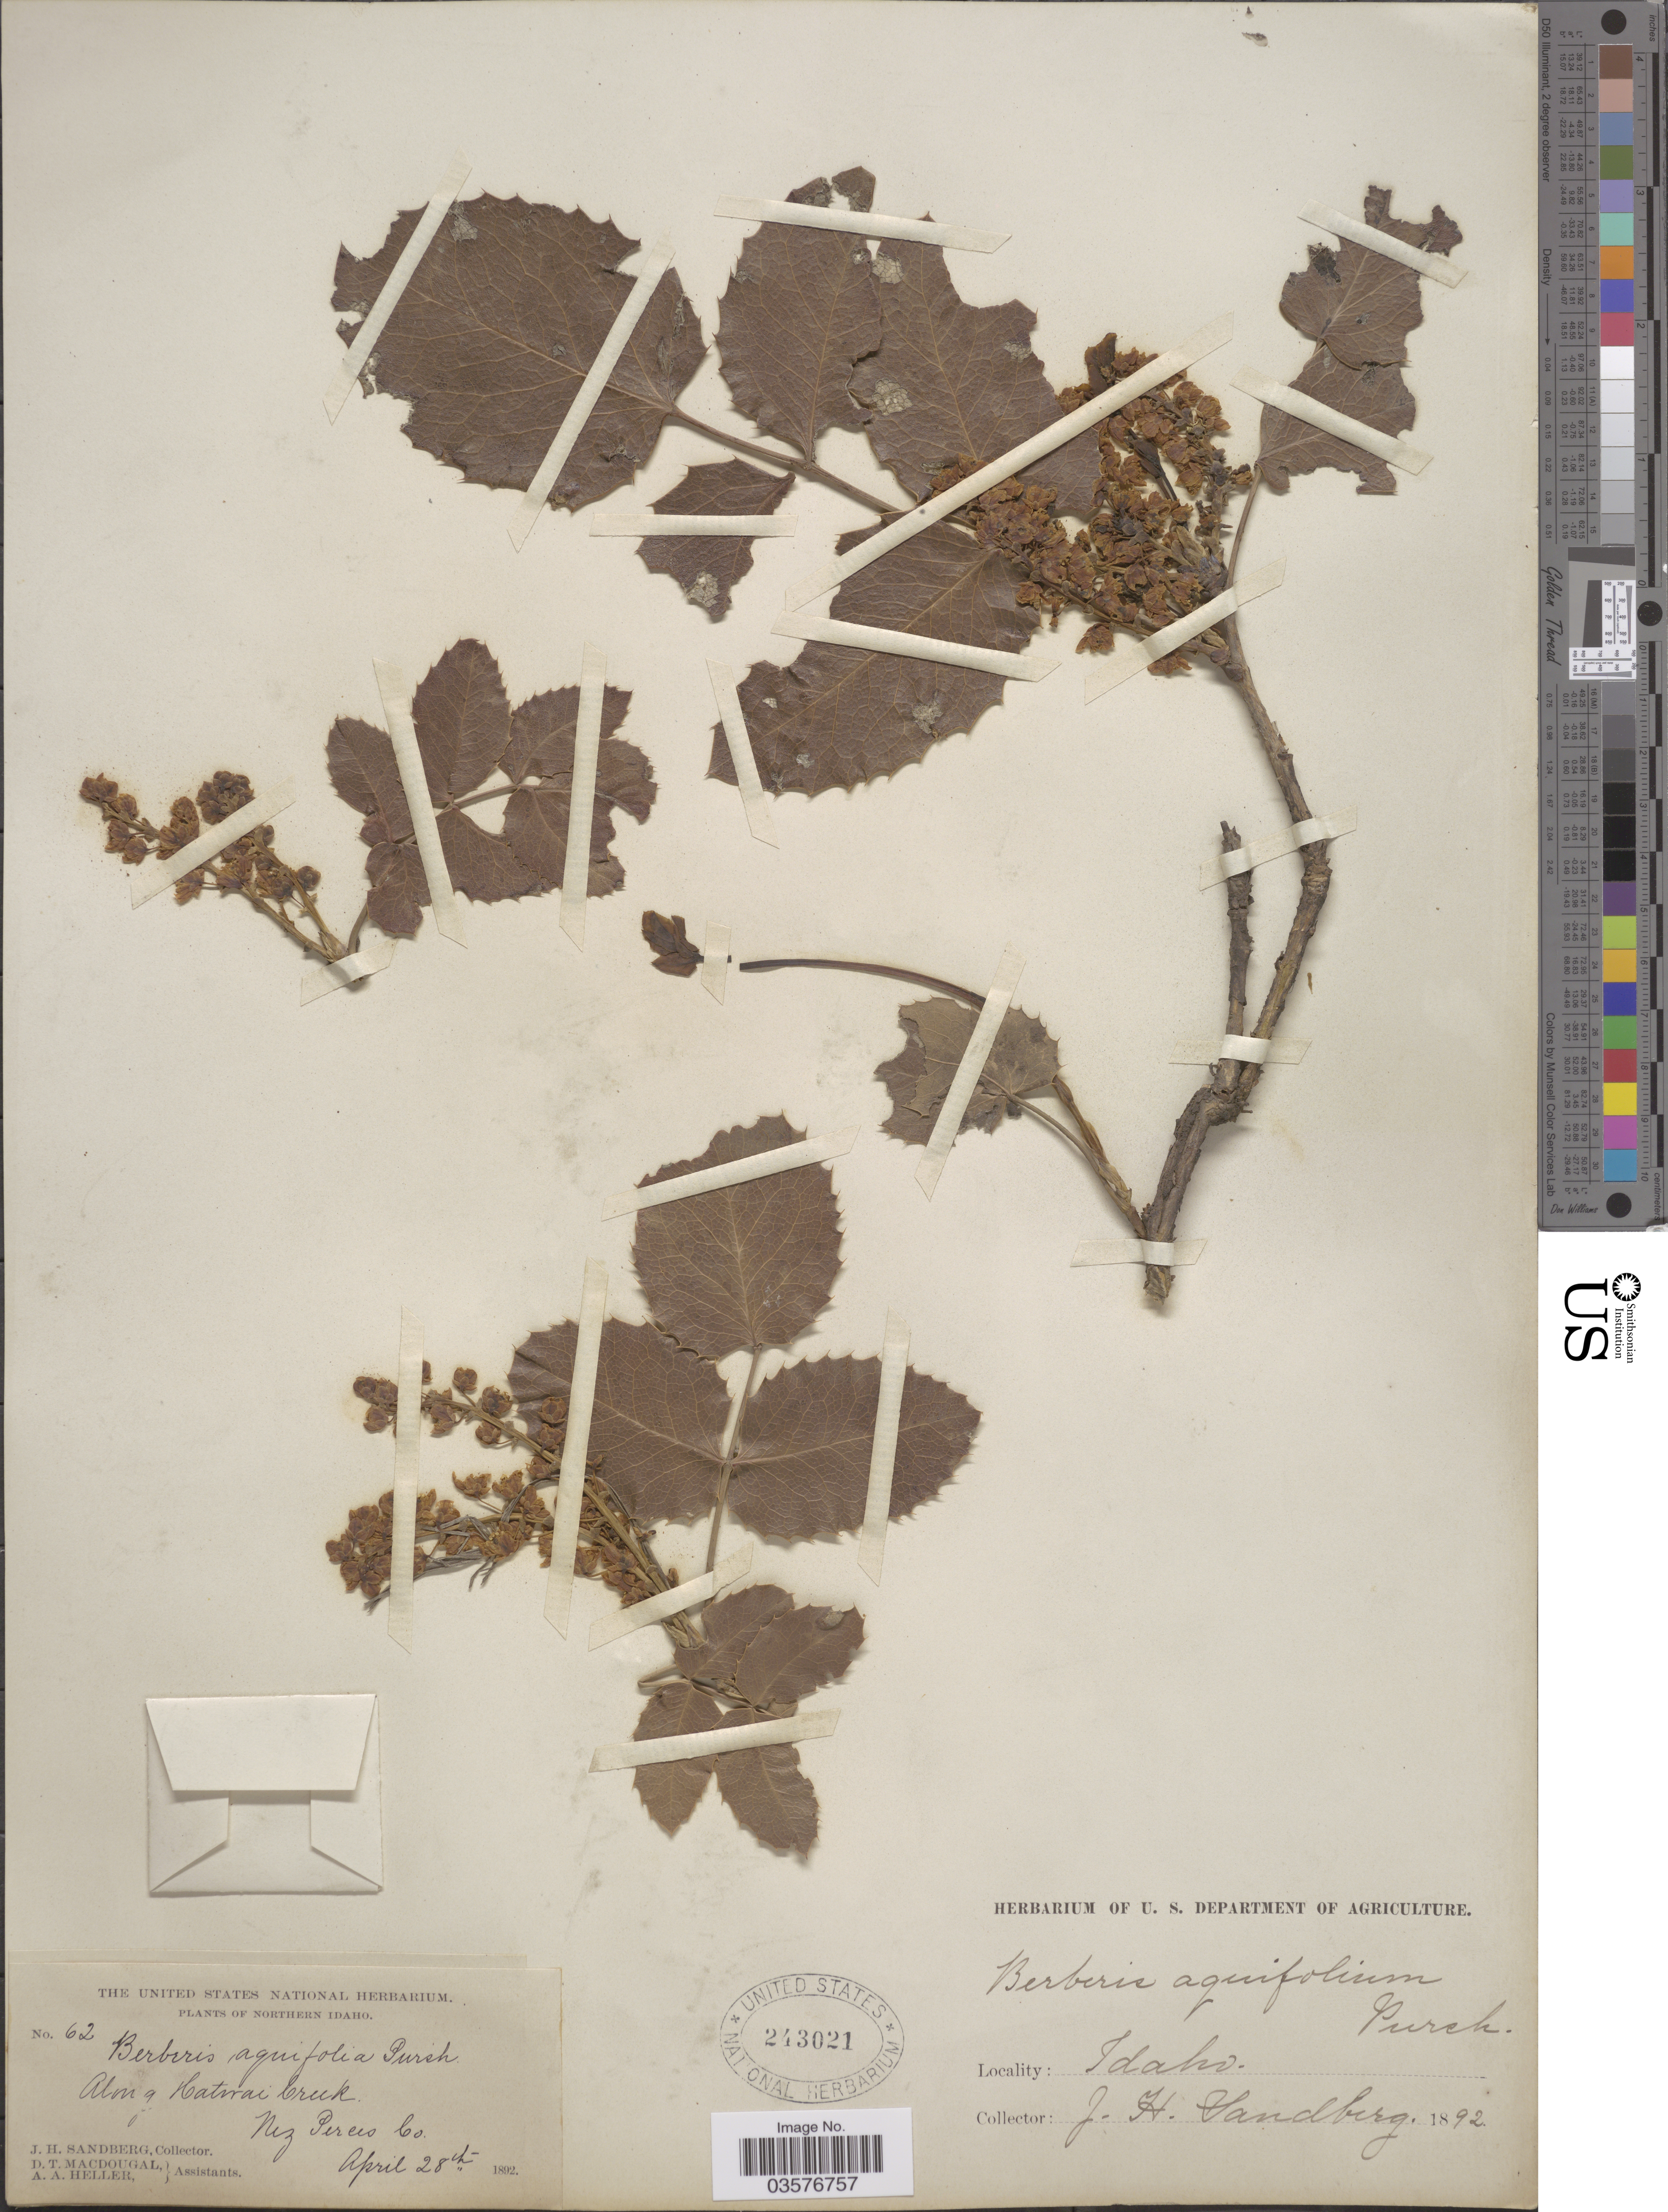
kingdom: Plantae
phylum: Tracheophyta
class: Magnoliopsida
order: Ranunculales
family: Berberidaceae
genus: Mahonia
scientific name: Mahonia repens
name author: (Lindl.) G. Don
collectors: J. H. Sandberg, D. T. MacDougal & A. A. Heller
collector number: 62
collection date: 1892-04-28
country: United States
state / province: Idaho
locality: Northern Idaho. Along Hatwai Creek. Nez Perces Co.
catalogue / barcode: US 243021